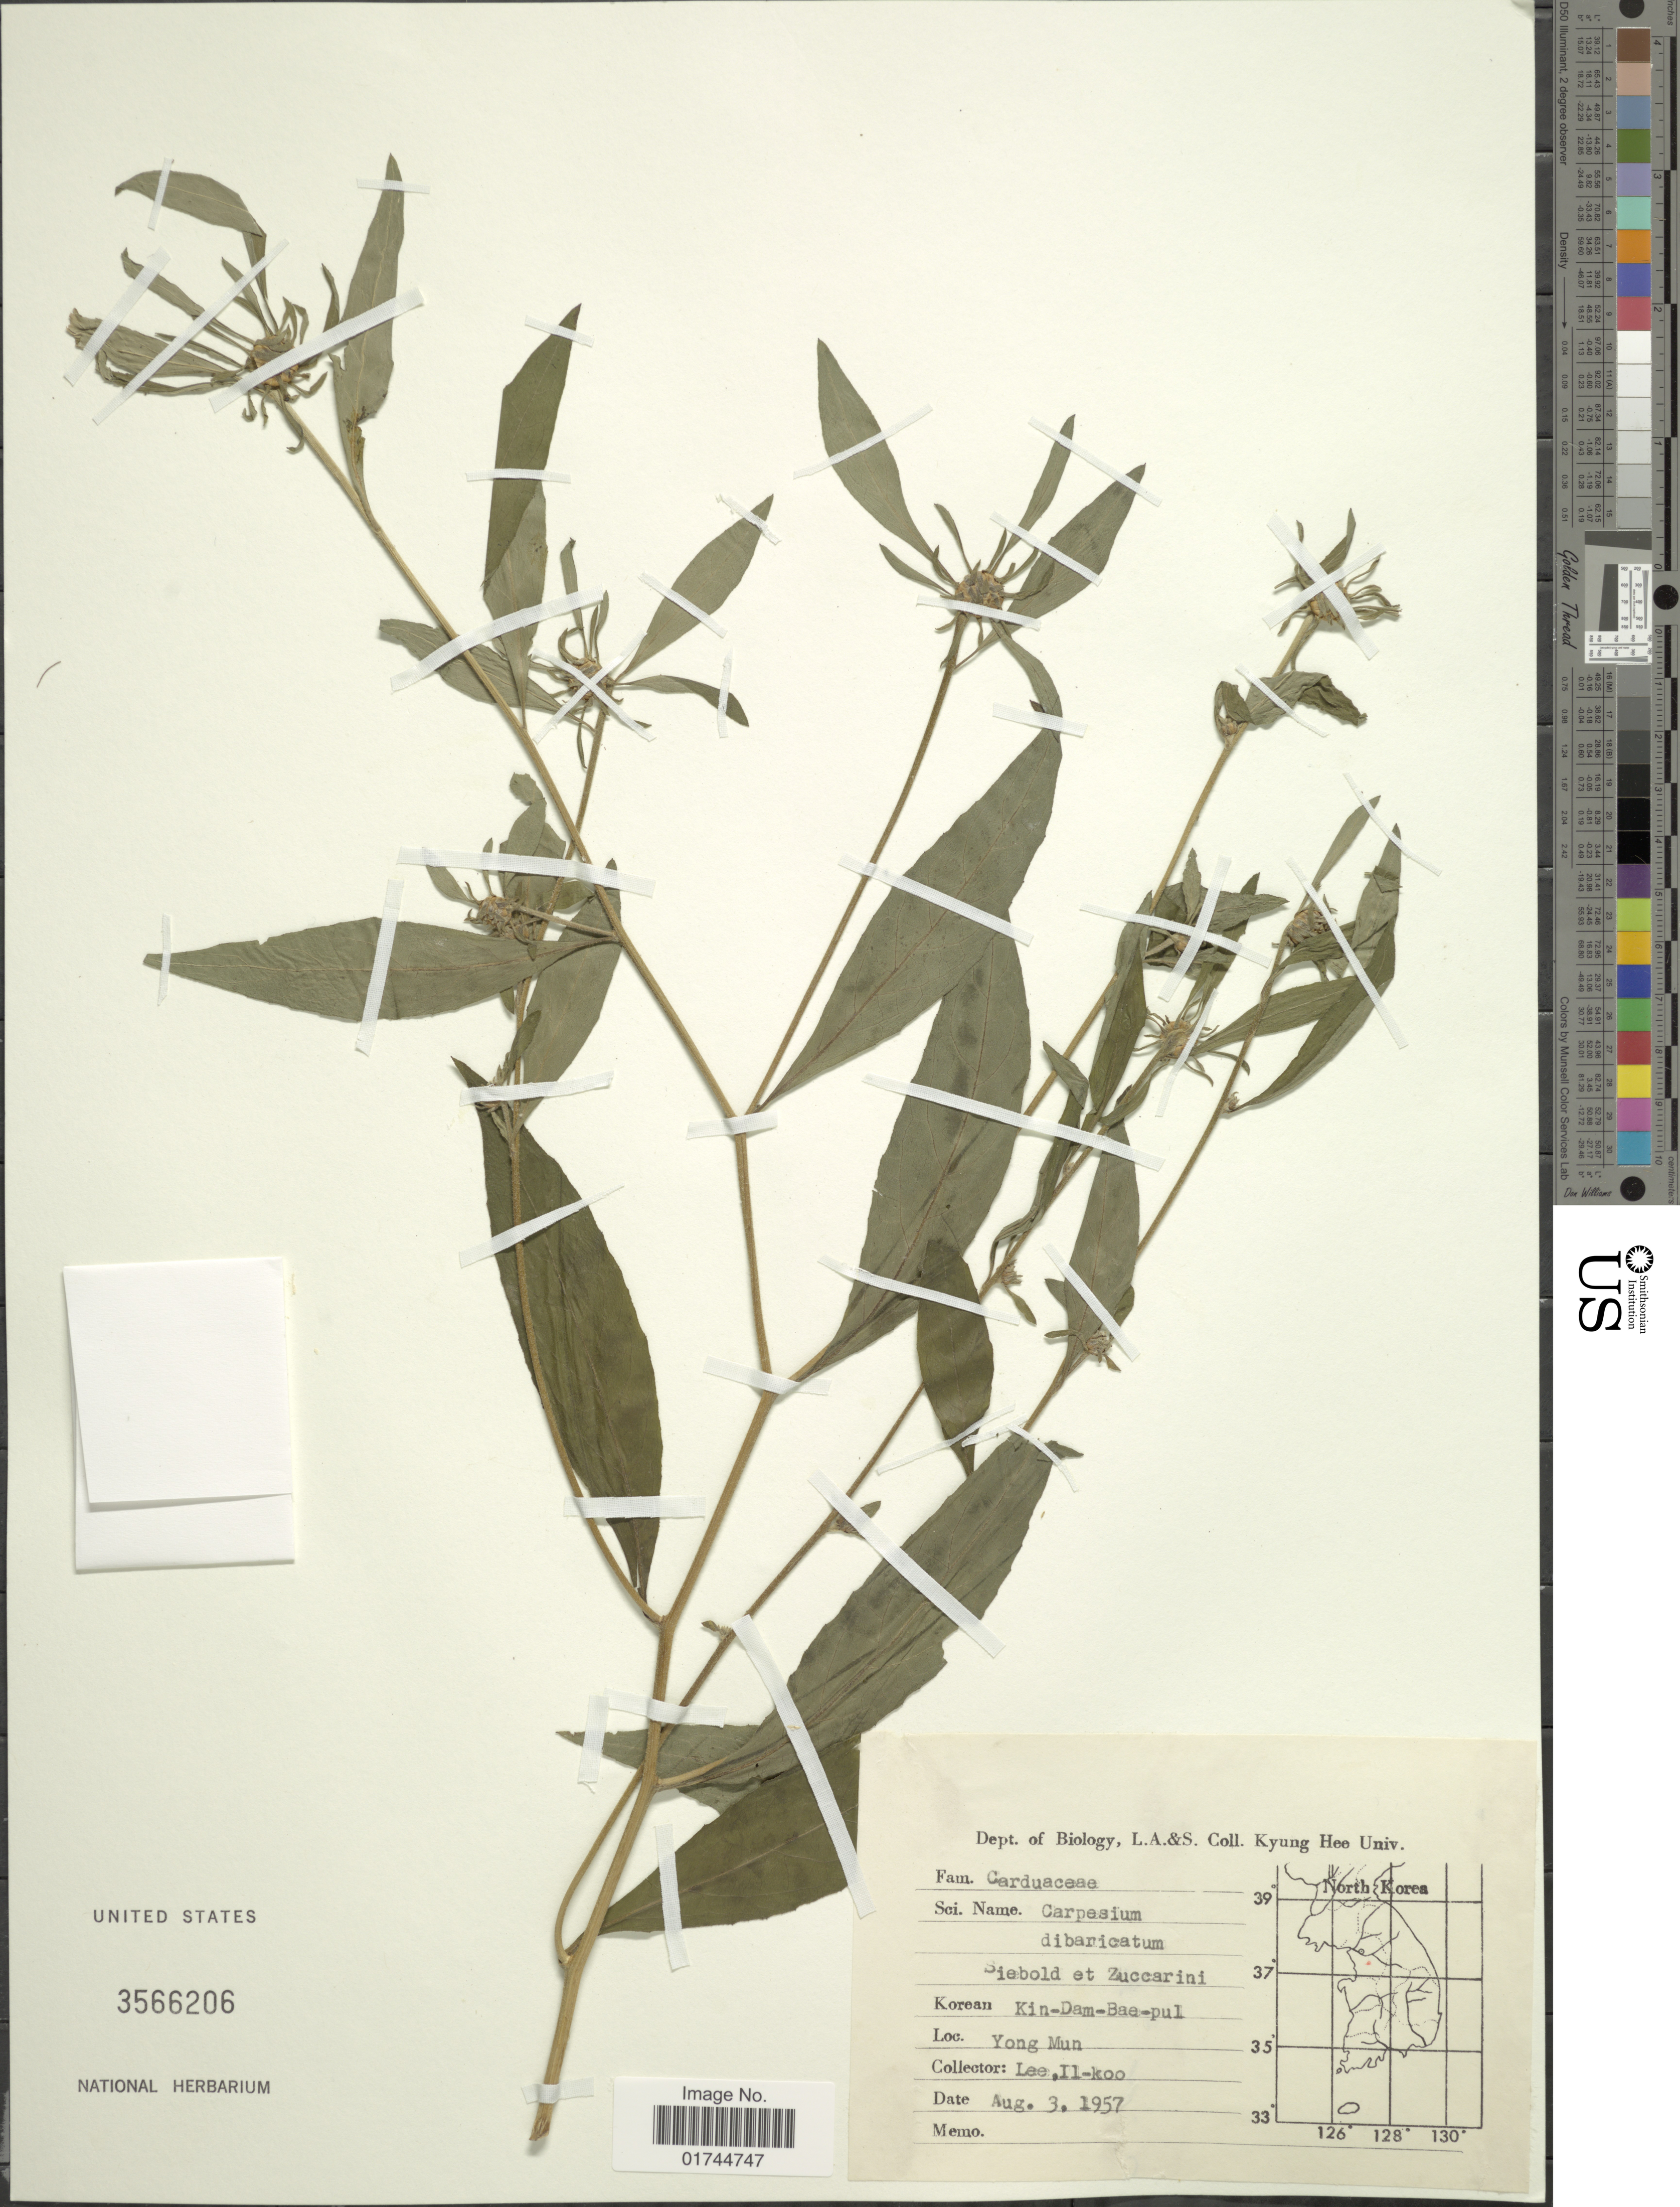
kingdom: Plantae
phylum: Tracheophyta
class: Magnoliopsida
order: Asterales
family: Asteraceae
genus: Carpesium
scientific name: Carpesium divarticatum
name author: Siebold & Zucc.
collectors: I. Lee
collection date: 1957-08-03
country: South Korea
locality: Yong Mun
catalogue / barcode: US 3566206